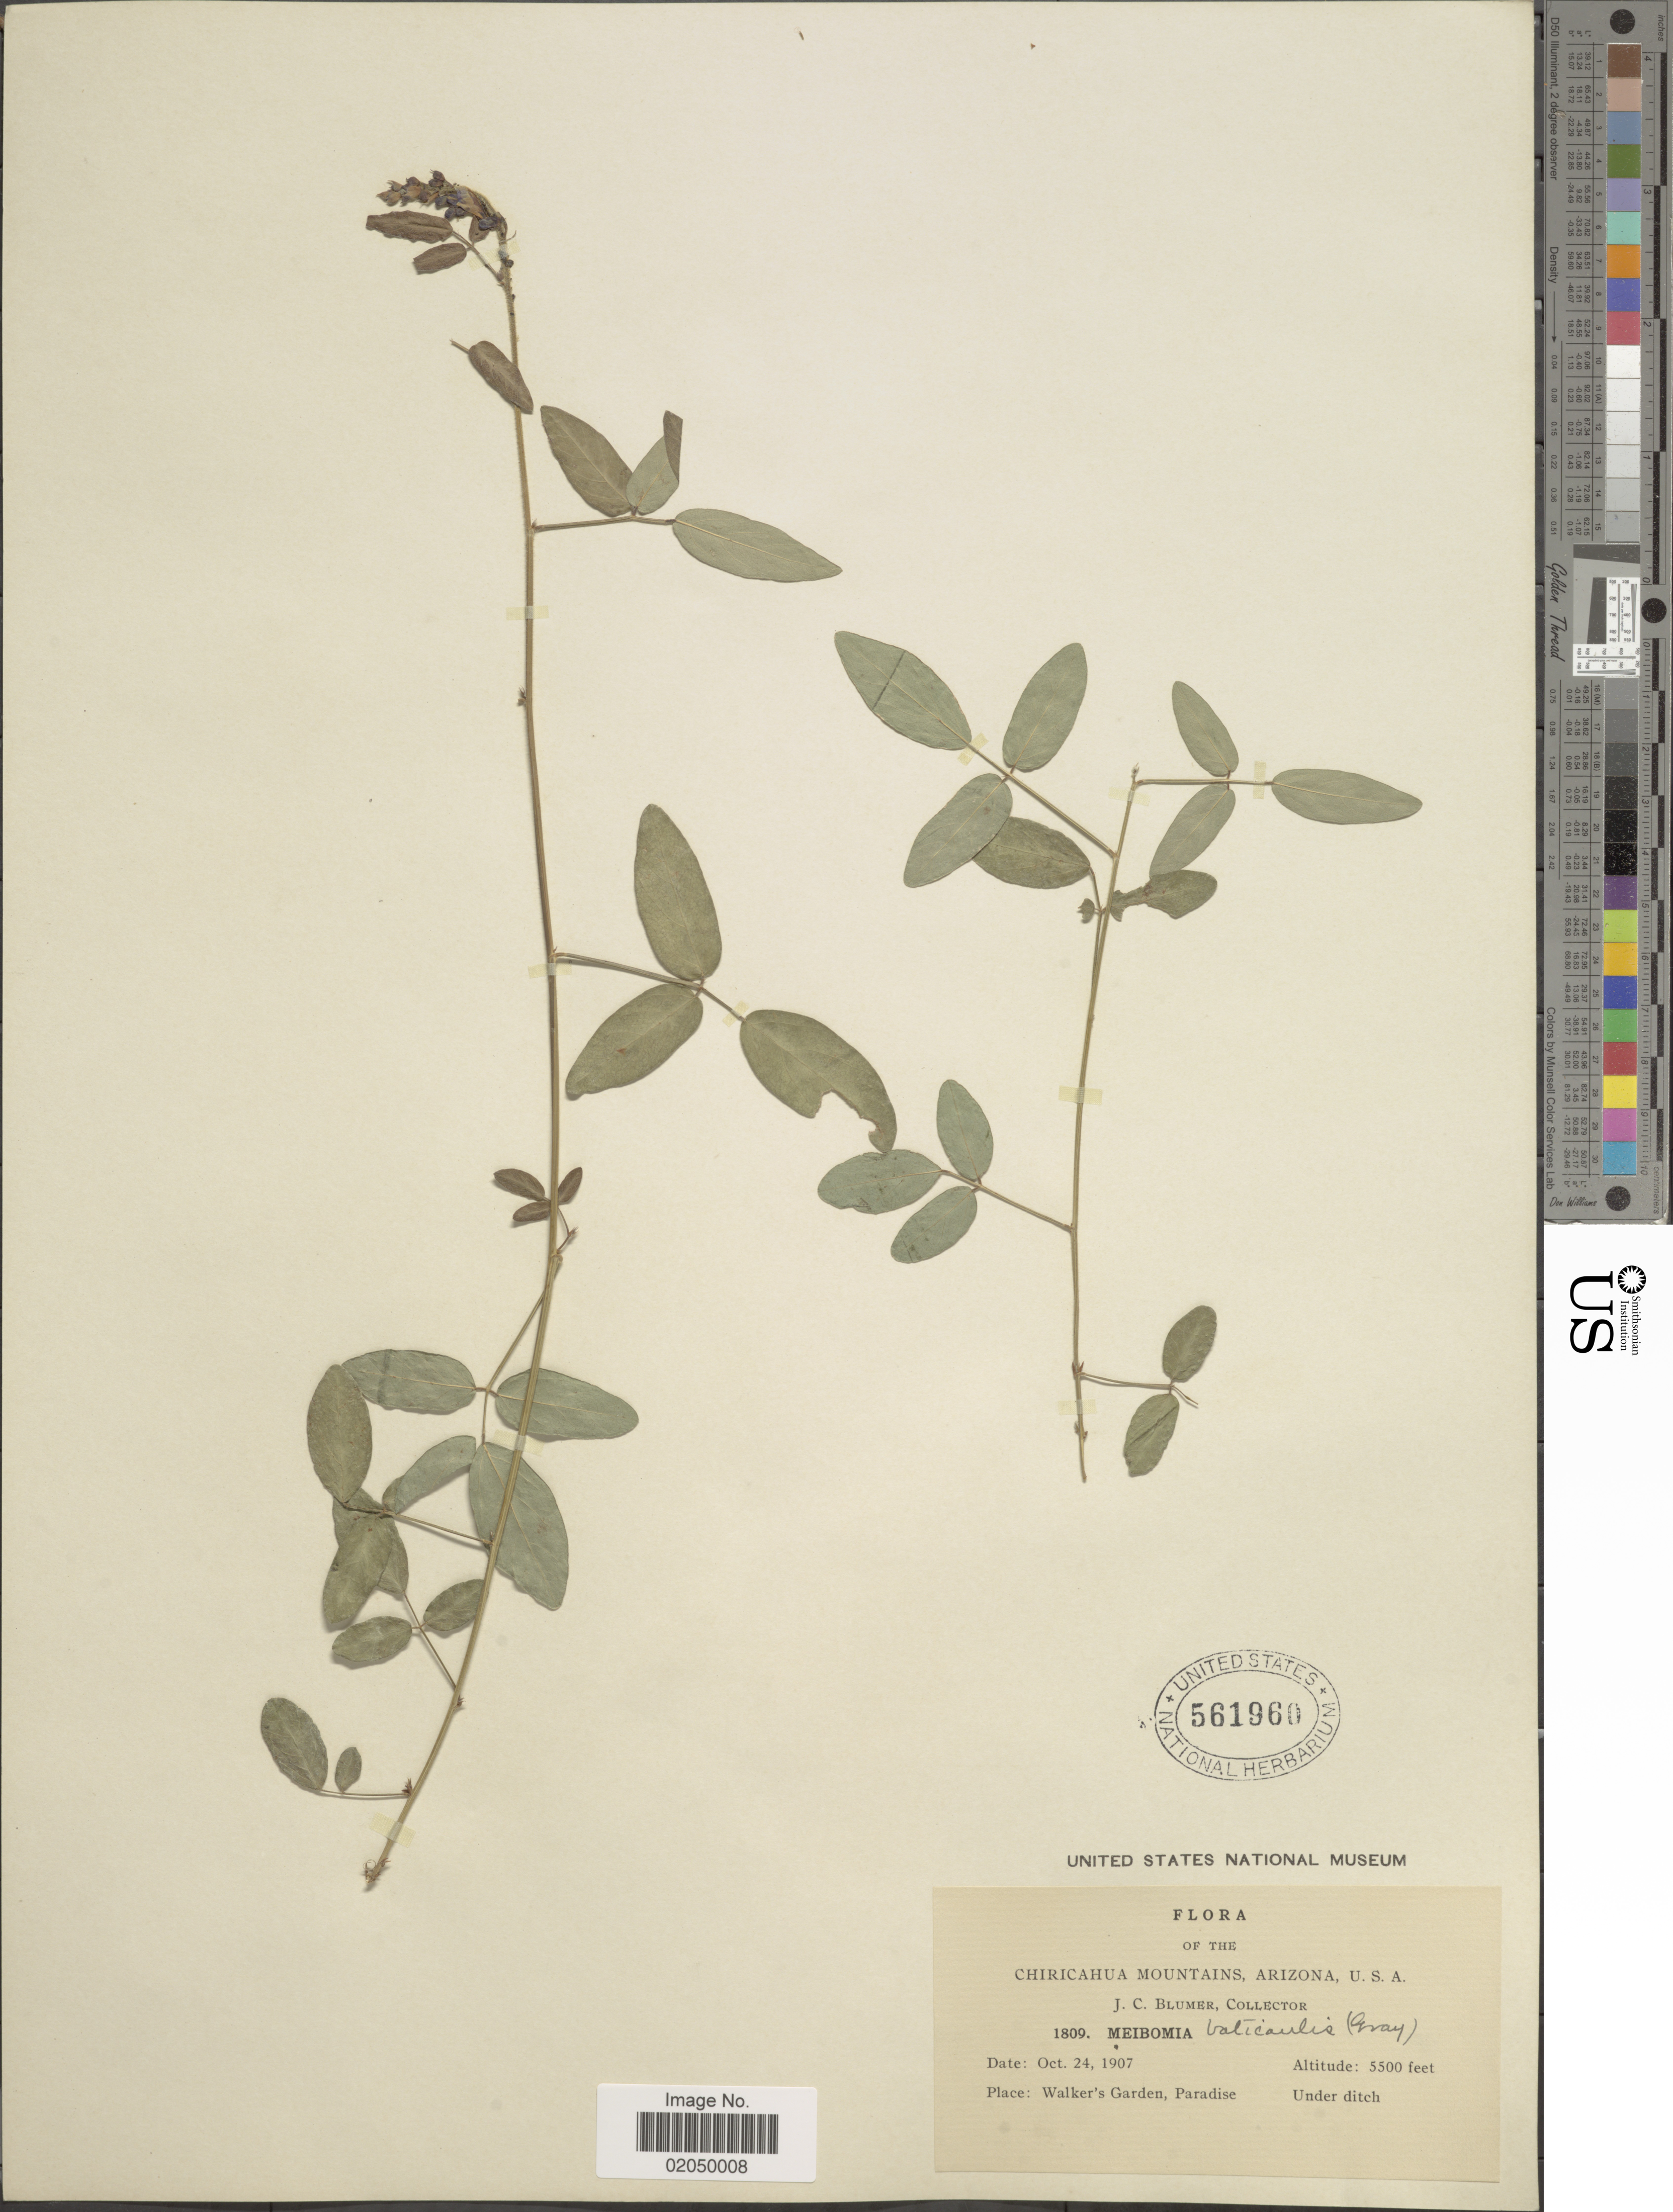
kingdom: Plantae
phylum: Tracheophyta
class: Magnoliopsida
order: Fabales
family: Fabaceae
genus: Desmodium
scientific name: Desmodium batocaulon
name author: A. Gray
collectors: J. C. Blumer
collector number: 1809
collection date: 1907-10-24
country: United States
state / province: Arizona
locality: Chiricahua Mountains. Walker's Garden, Paradise Under Ditch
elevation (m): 1676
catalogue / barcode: US 561960